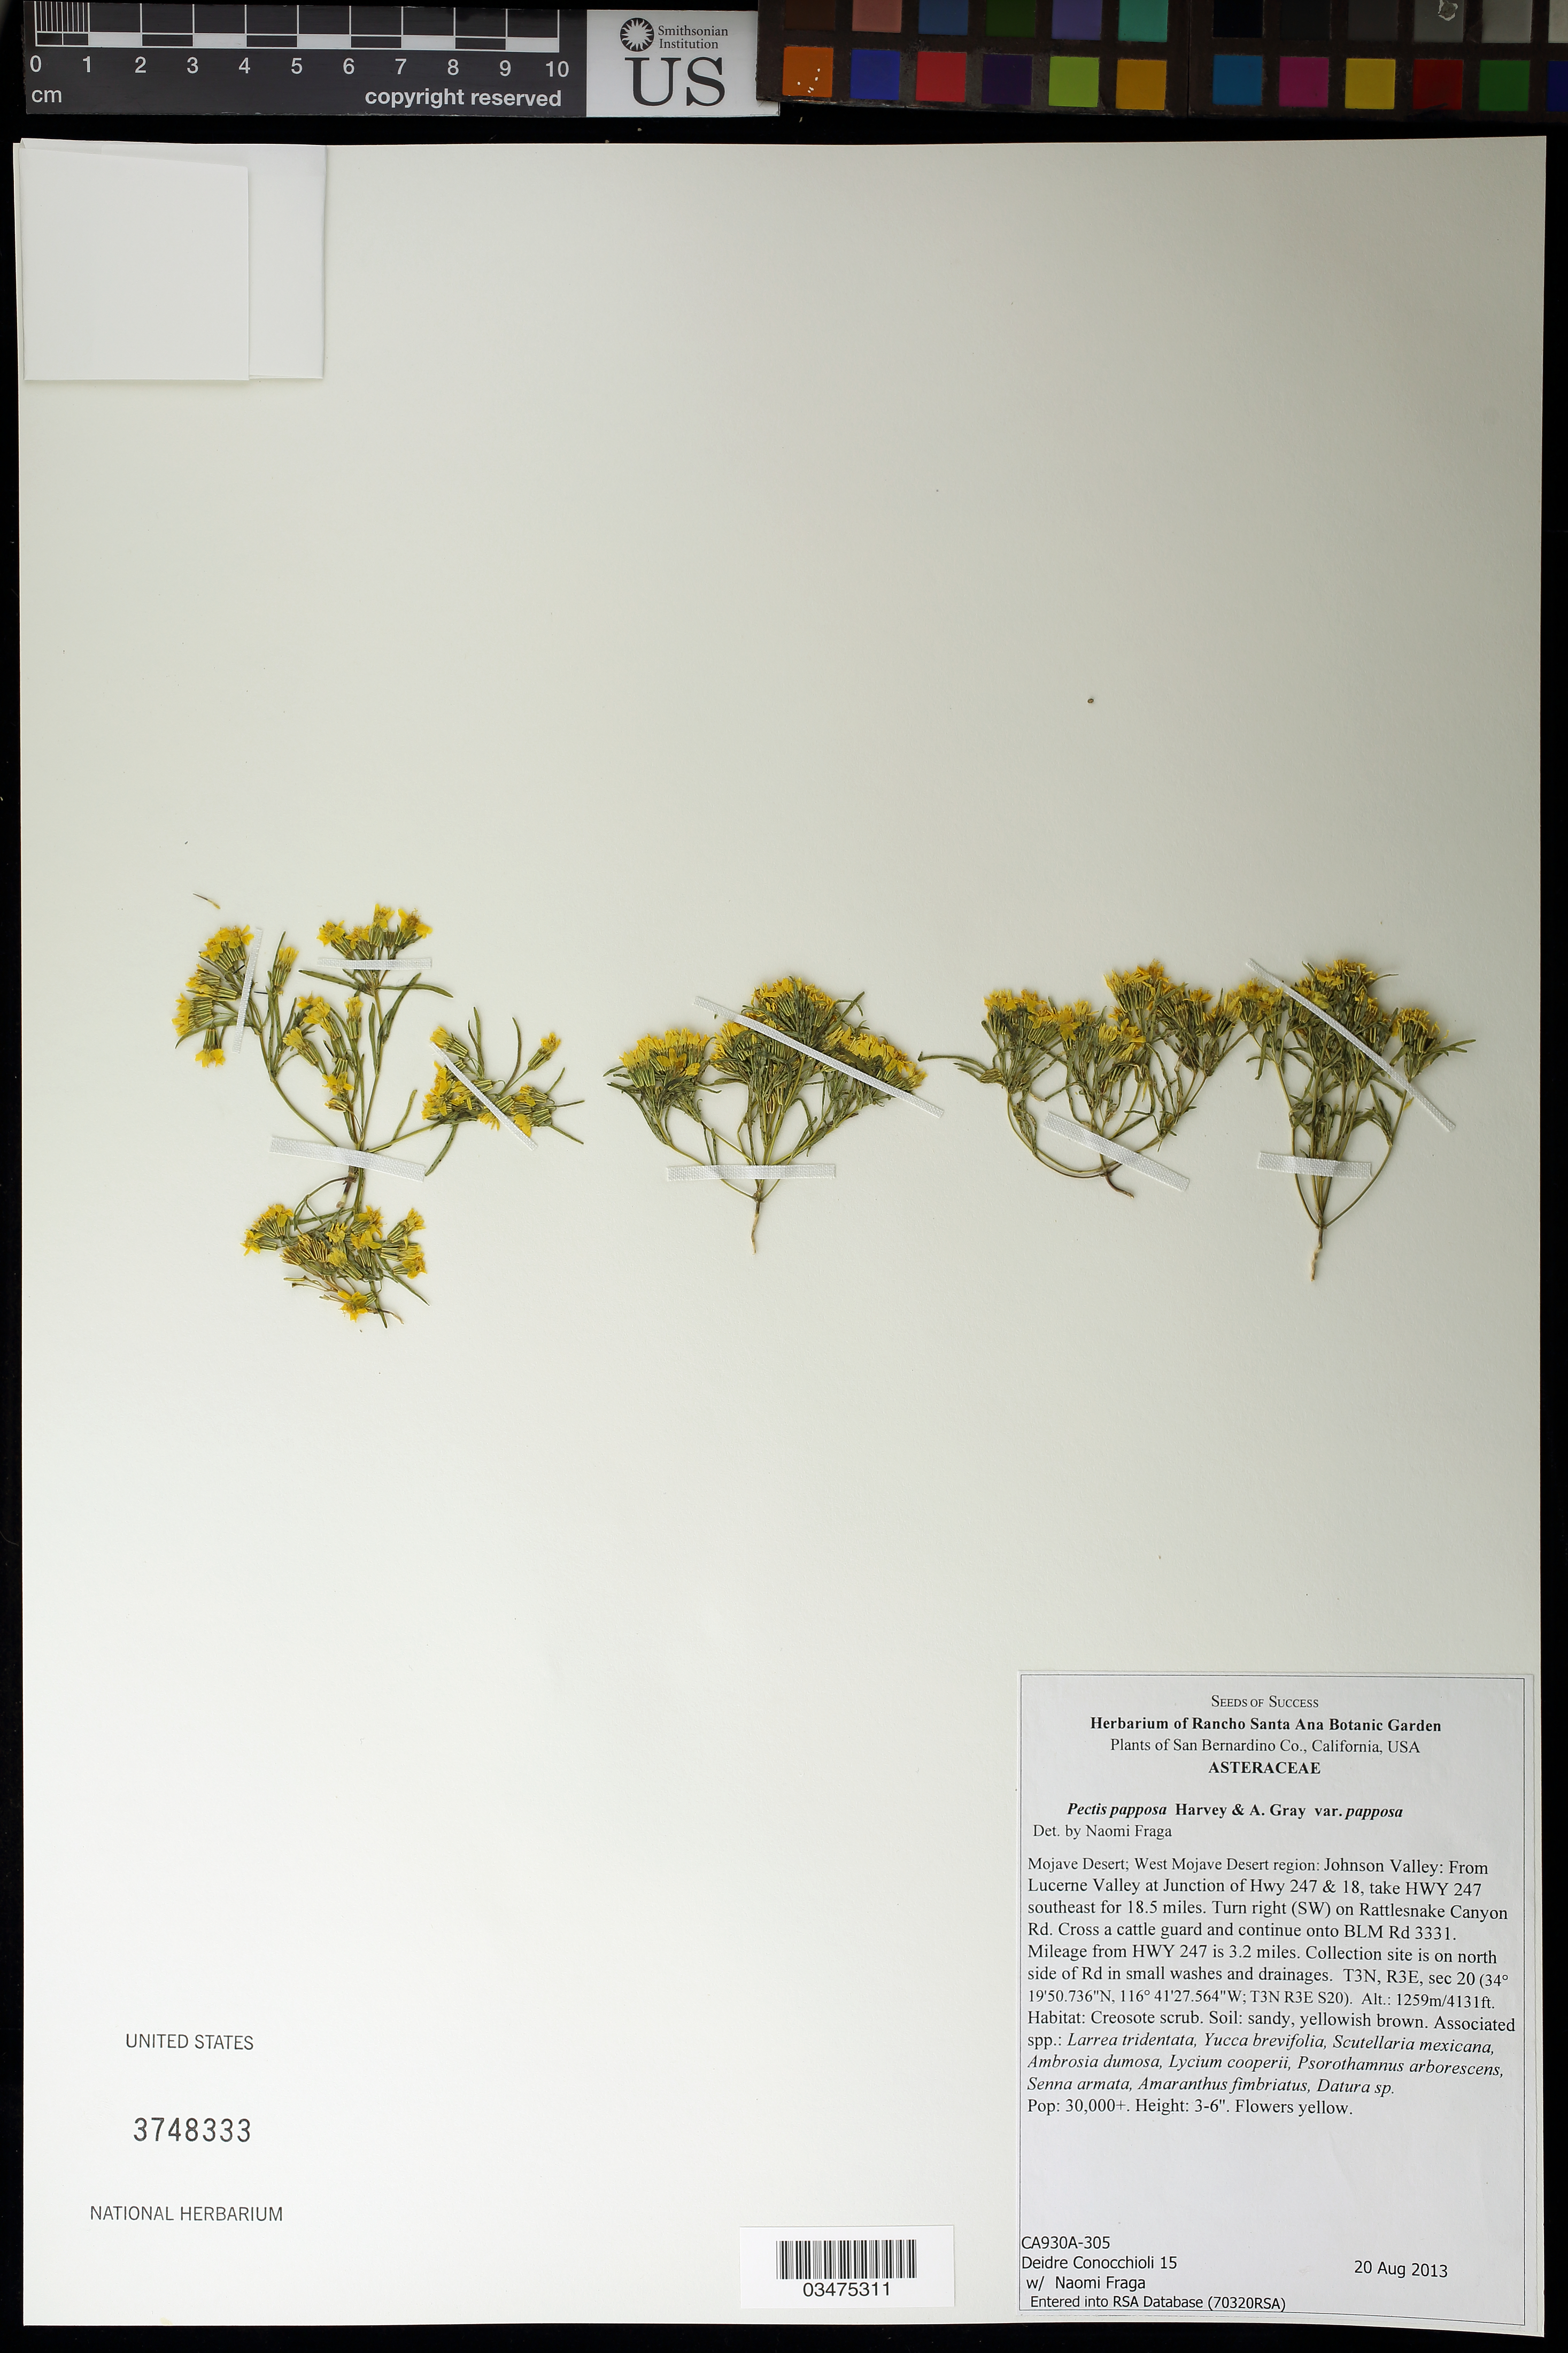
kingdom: Plantae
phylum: Tracheophyta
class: Magnoliopsida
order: Asterales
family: Asteraceae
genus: Pectis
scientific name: Pectis papposa var. papposa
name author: Harv. & A. Gray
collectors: D. Conocchioli & N. Fraga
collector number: CA930A-305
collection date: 2013-08-20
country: United States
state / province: California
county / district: San Bernardino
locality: West Mojave Desert Region; Johnson Valley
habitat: Creosote scrub. Soil: sandy, yellowish brown.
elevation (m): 1259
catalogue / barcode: US 3748333